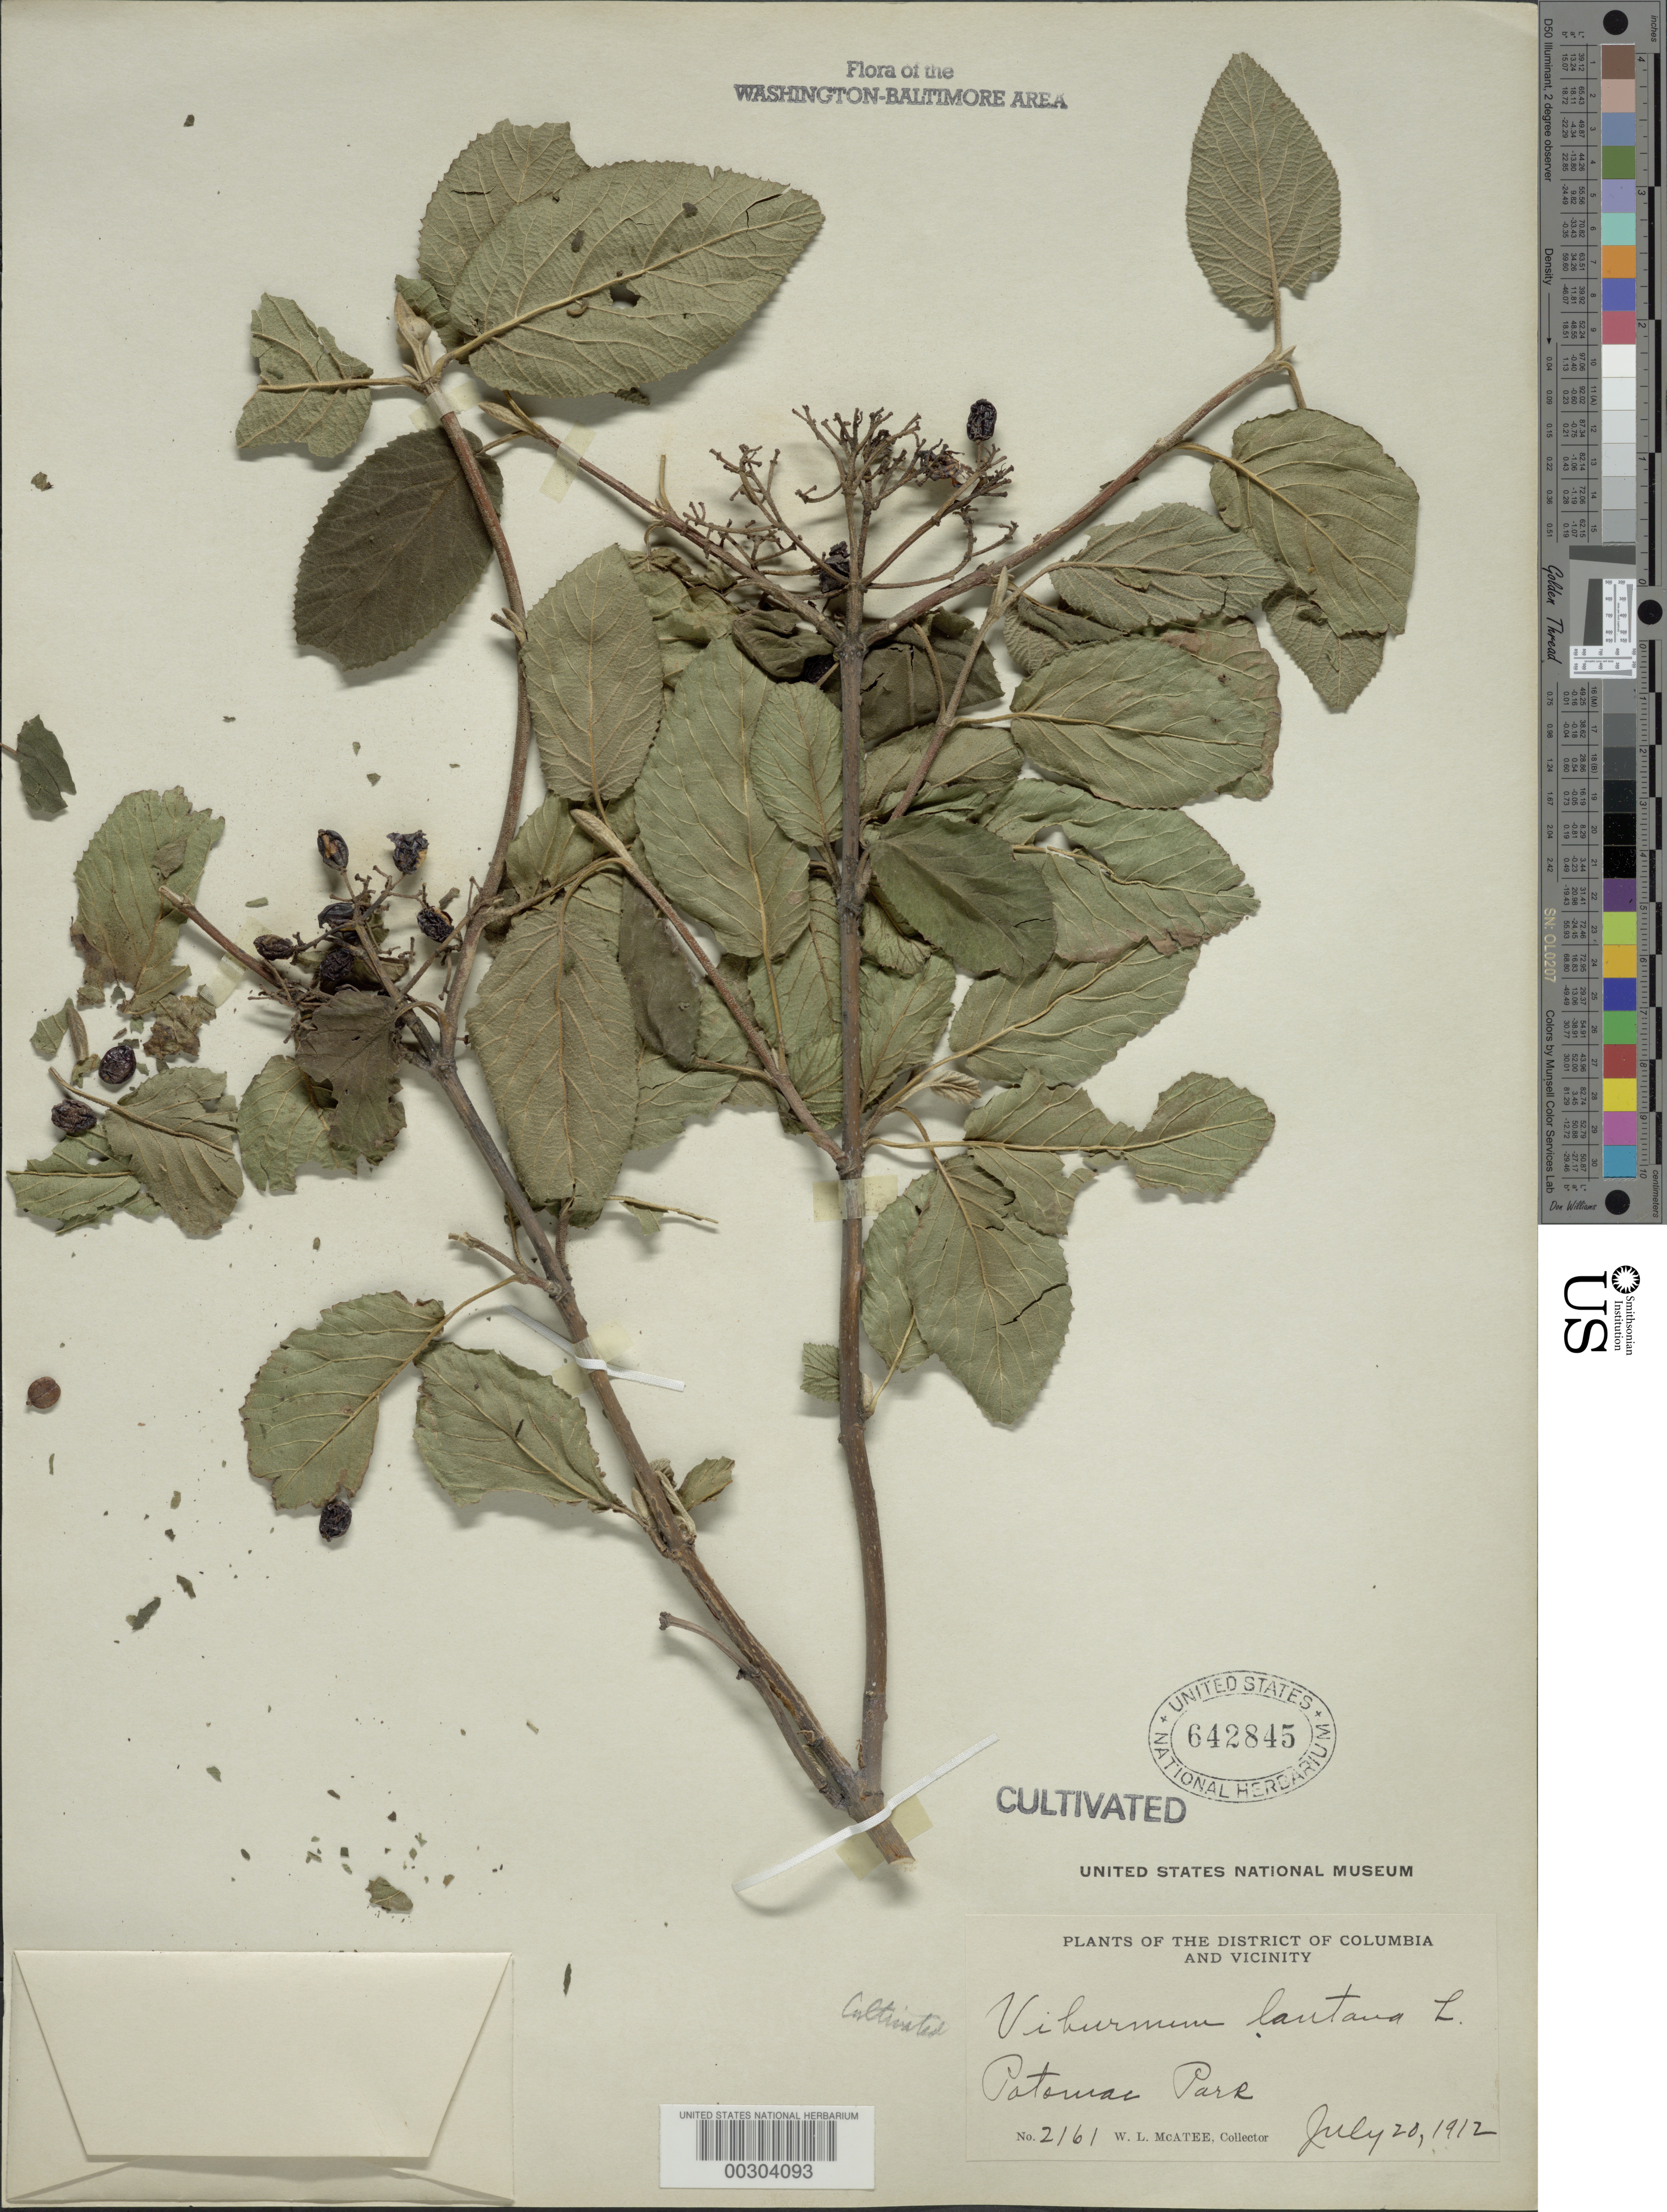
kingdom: Plantae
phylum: Tracheophyta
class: Magnoliopsida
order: Dipsacales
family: Viburnaceae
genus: Viburnum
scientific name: Viburnum lantana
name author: L.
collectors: W. McAtee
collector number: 2161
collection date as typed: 20 Jul 1912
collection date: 1912-07-20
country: United States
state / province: District of Columbia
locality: Potomac Park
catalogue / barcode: US 642845